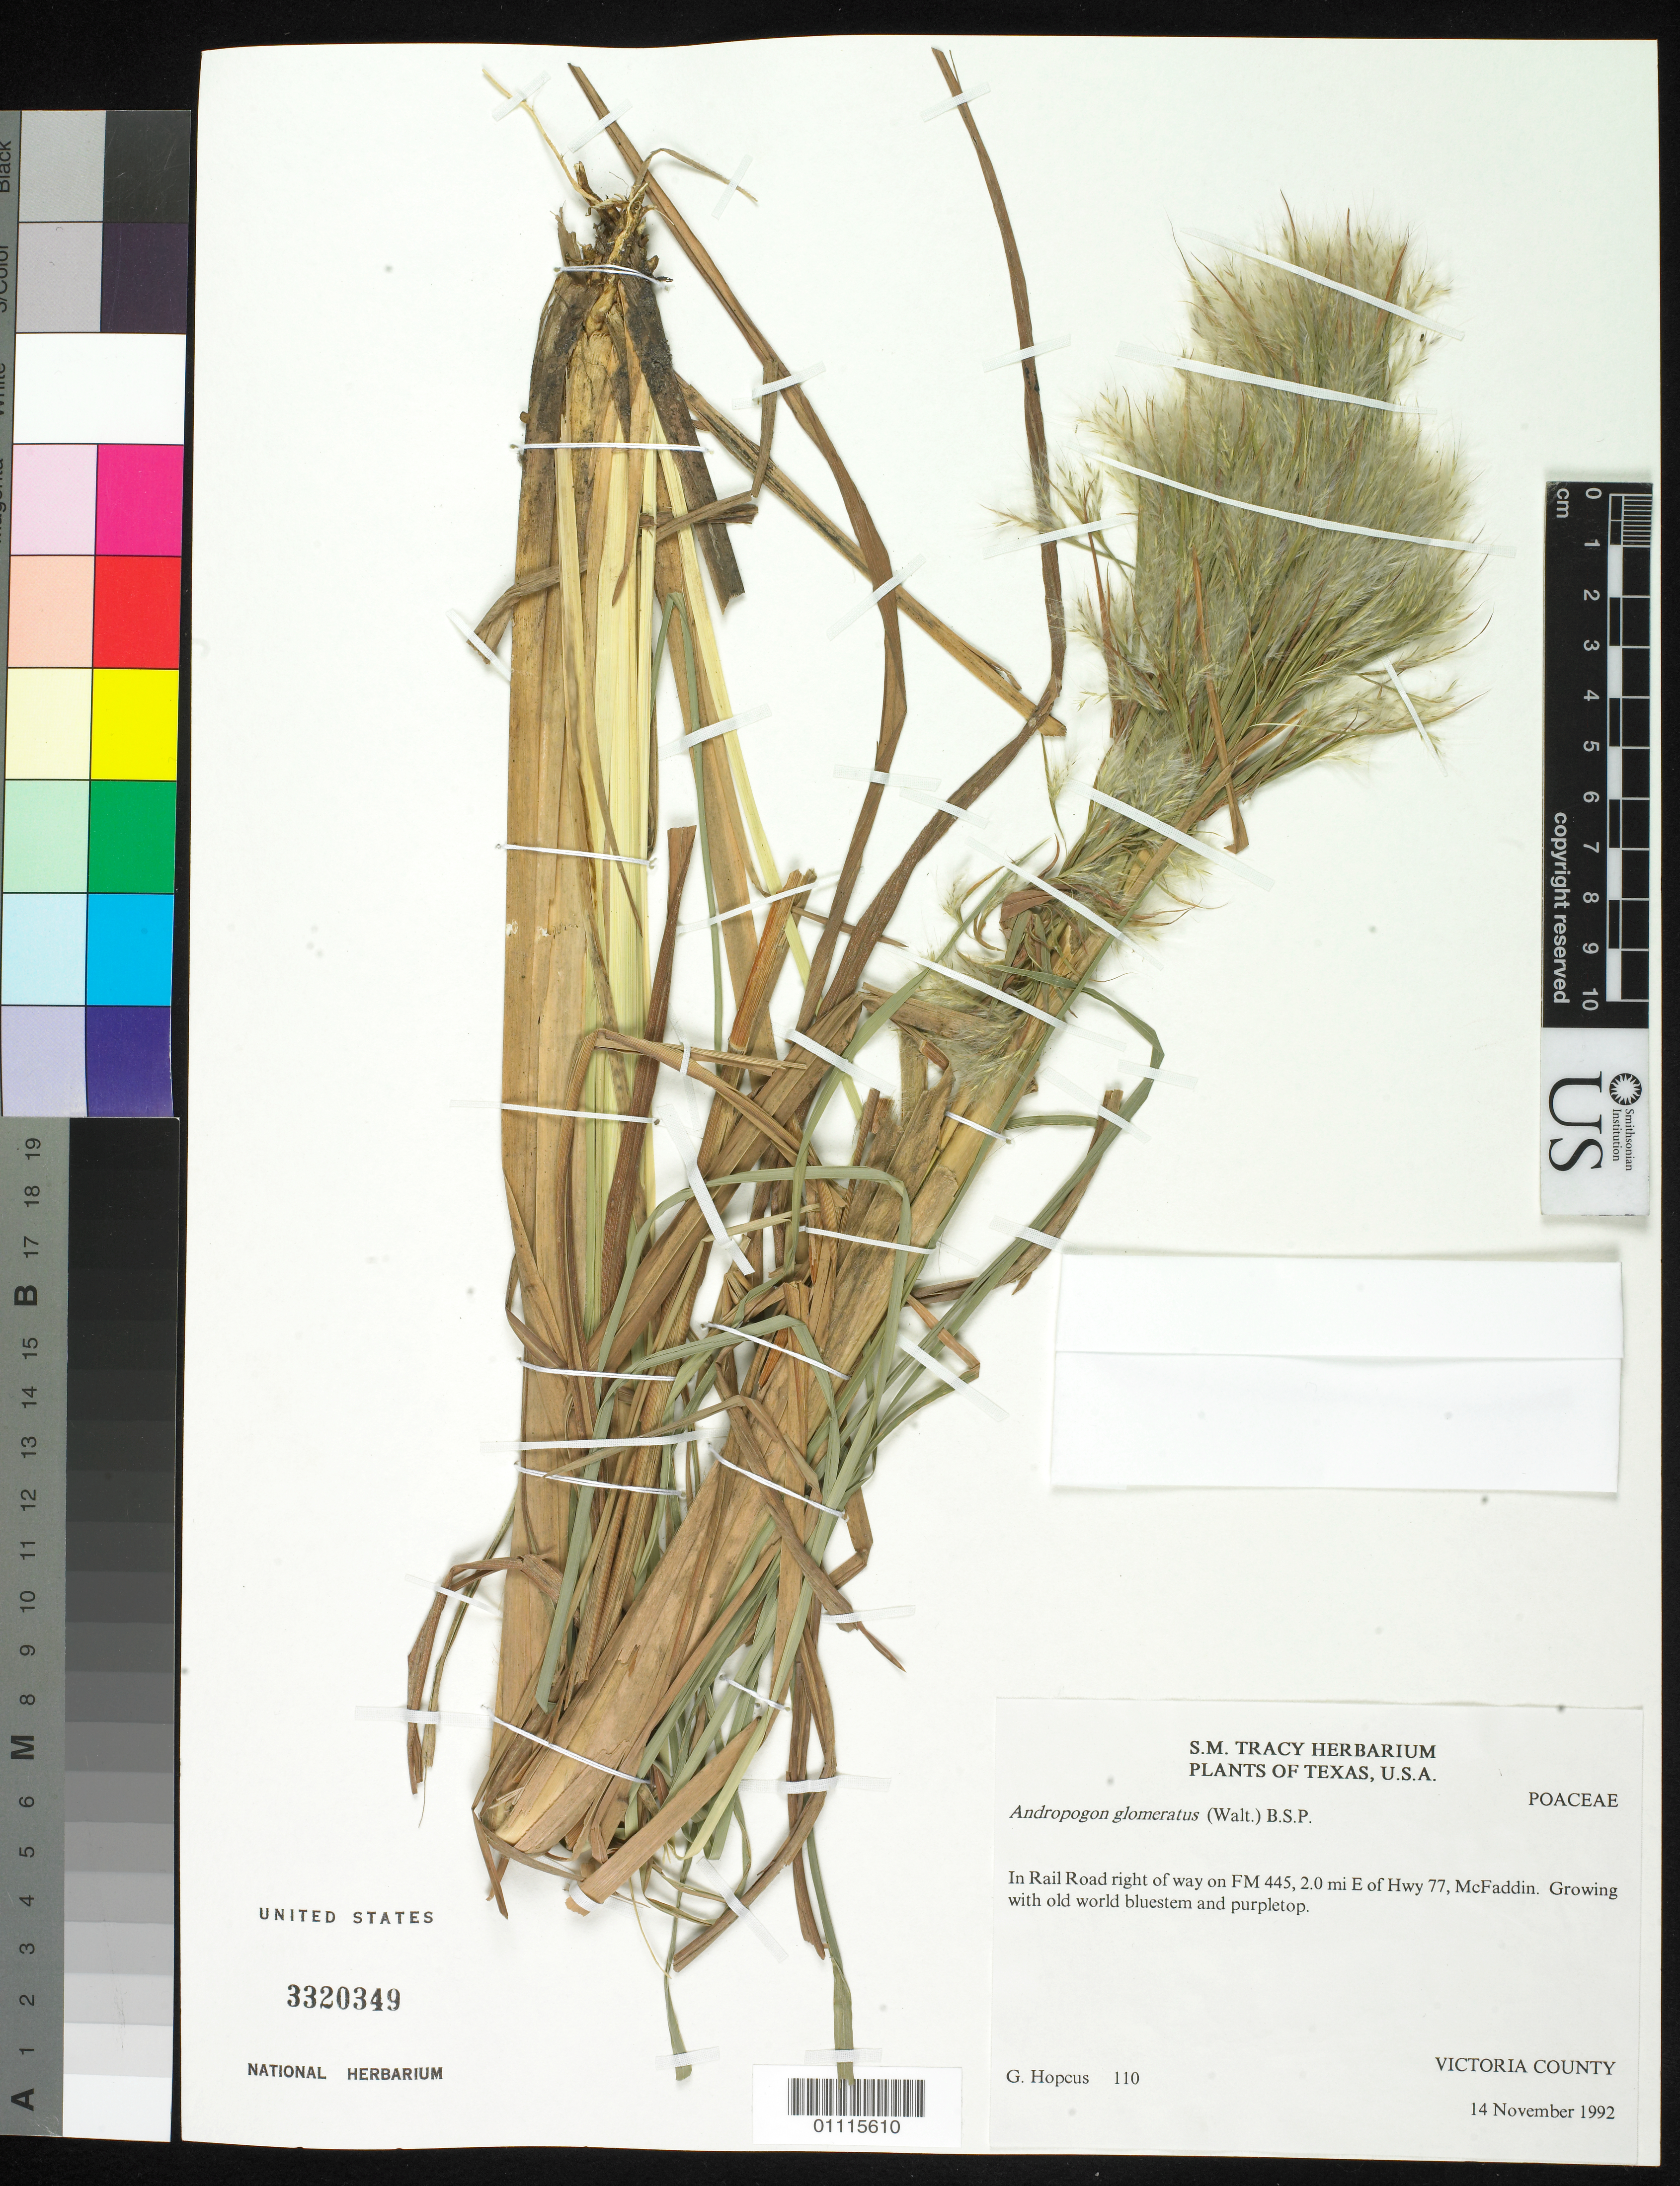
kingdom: Plantae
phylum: Tracheophyta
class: Liliopsida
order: Poales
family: Poaceae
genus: Andropogon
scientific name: Andropogon glomeratus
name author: (Walter) Britton, Stearns & Poggenb.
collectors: G. Hopcus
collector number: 110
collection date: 1992-11-14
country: United States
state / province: Texas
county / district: Victoria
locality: In Rail Road righ of way on FM 445, 2.0 mi. E of Hwy 77, McFaddin.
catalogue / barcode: US 3320349